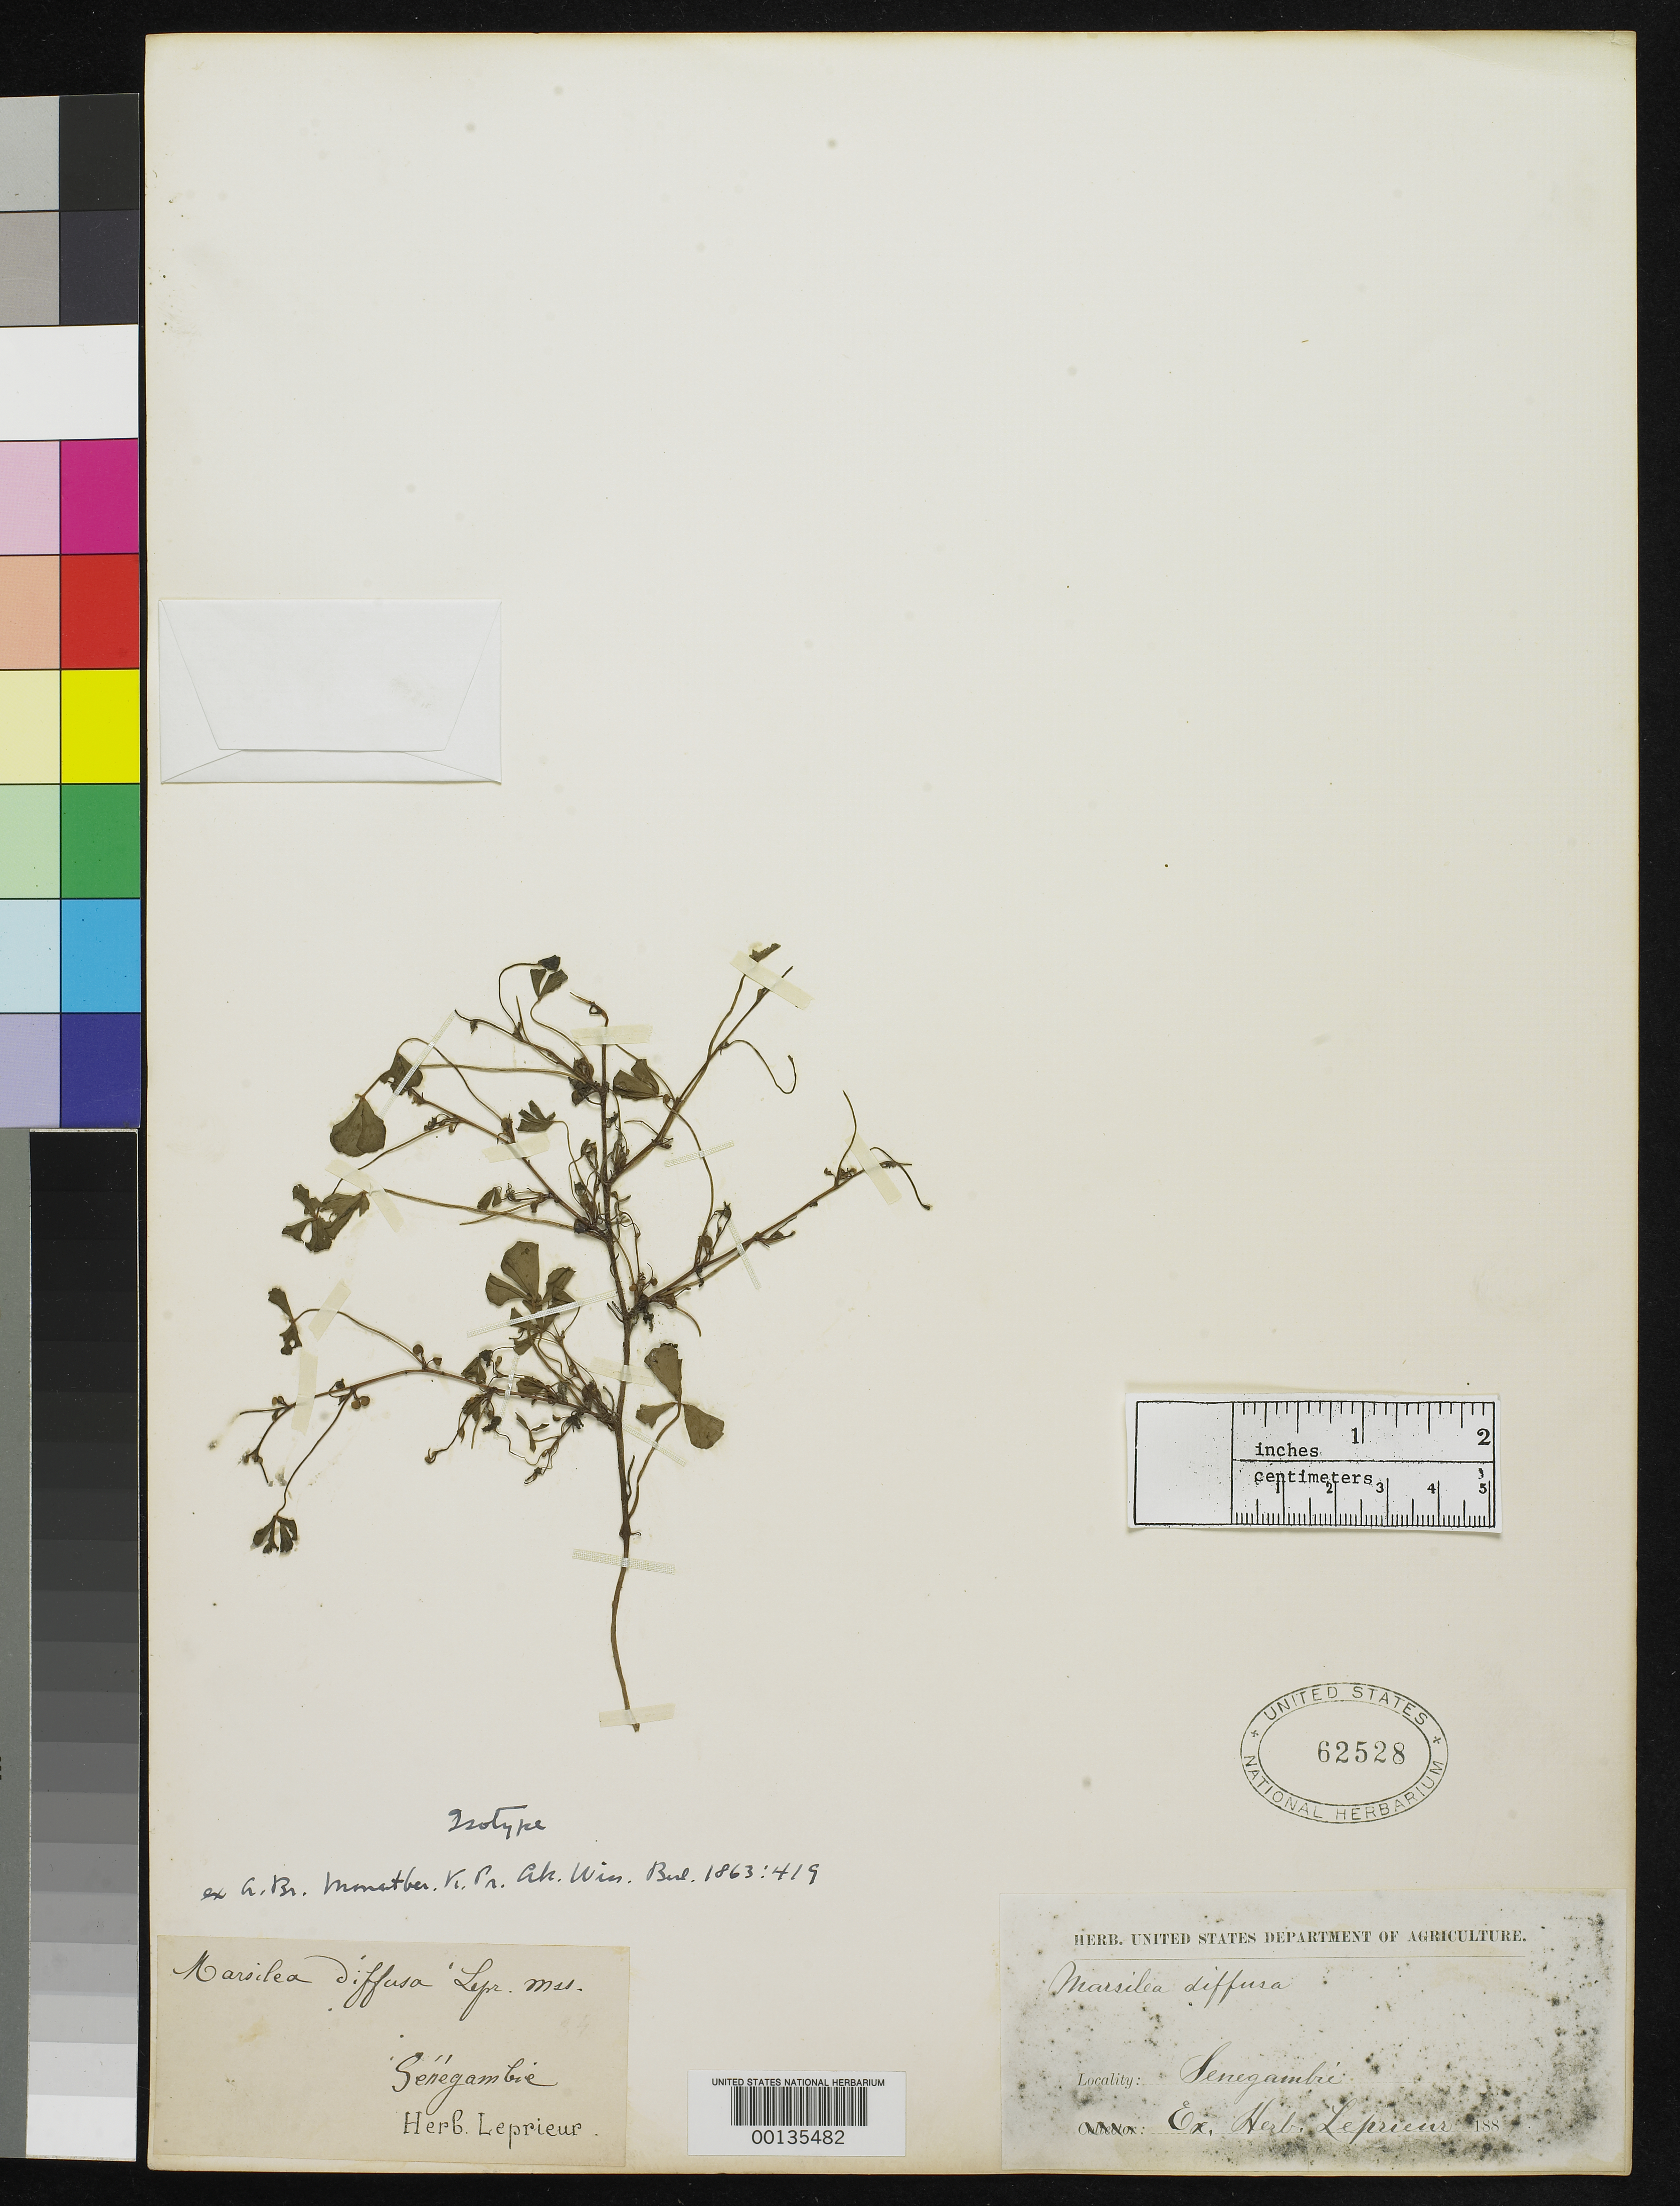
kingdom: Plantae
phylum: Tracheophyta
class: Polypodiopsida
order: Salviniales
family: Marsileaceae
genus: Marsilea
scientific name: Marsilea diffusa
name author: Lepr. ex A. Braun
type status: Type Collection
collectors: F. M. R. Leprieur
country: Senegal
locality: Senegambie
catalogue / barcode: US 62528